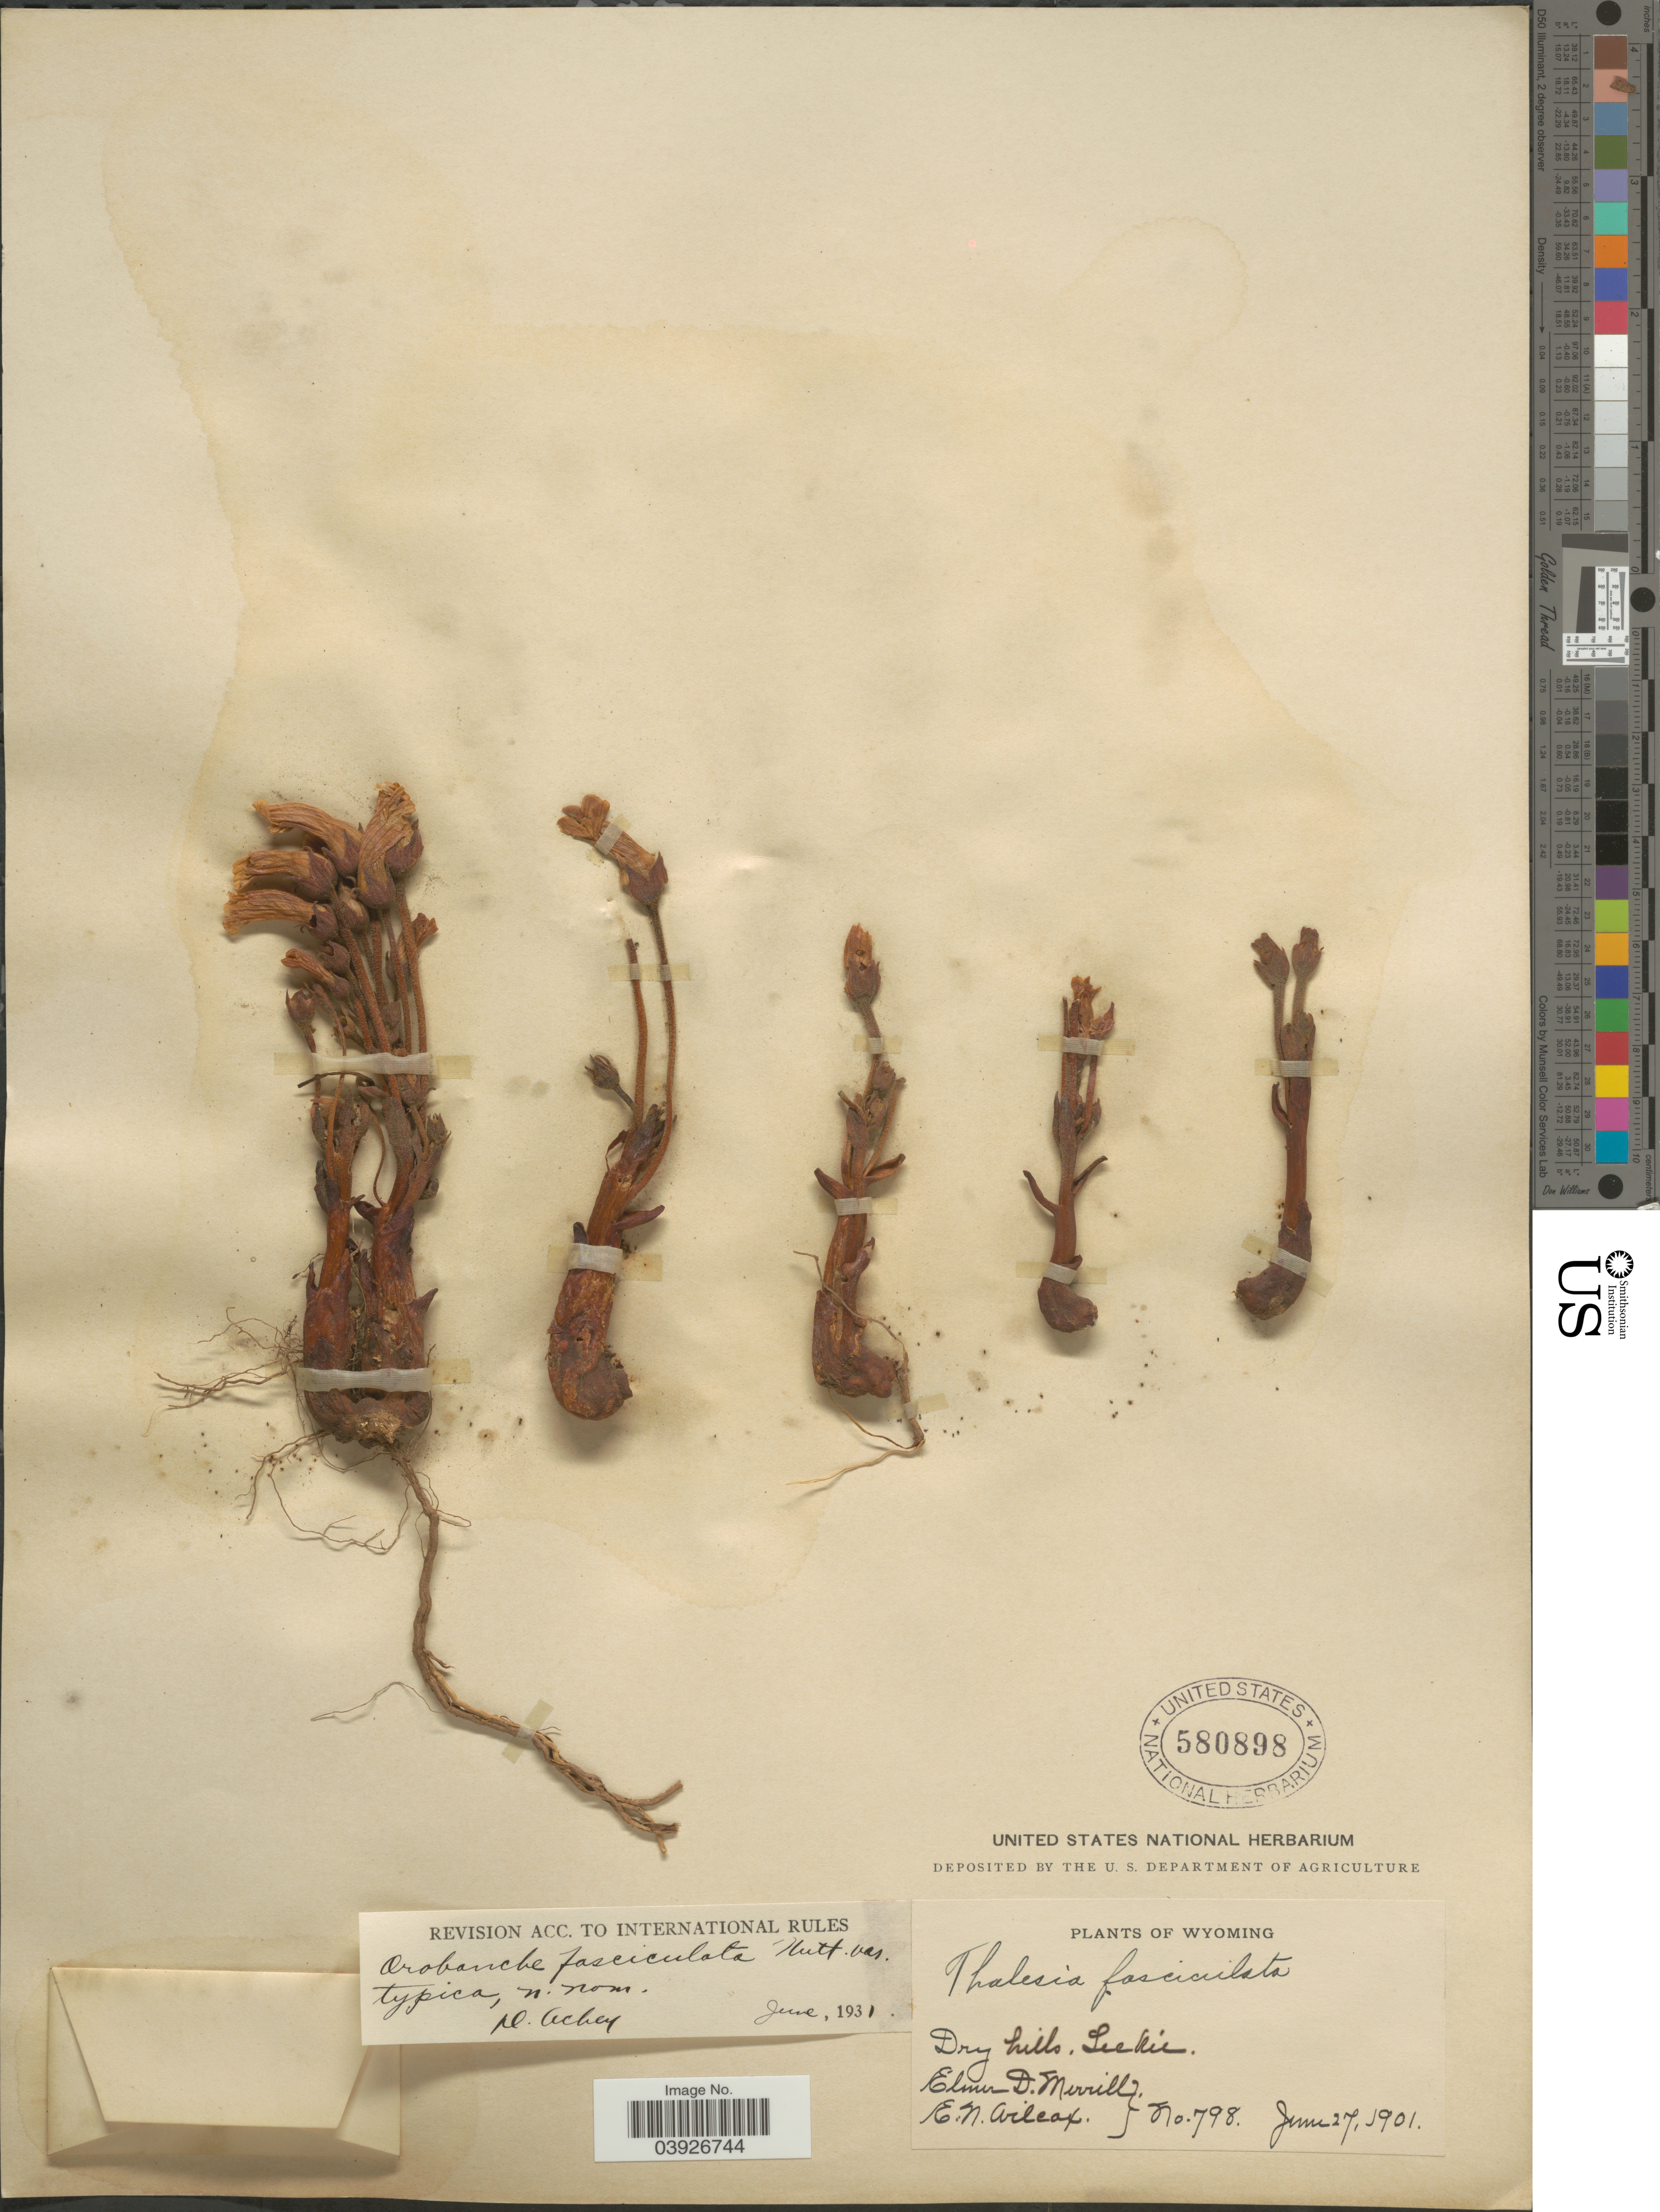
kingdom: Plantae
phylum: Tracheophyta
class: Magnoliopsida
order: Lamiales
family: Orobanchaceae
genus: Aphyllon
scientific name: Aphyllon fasciculatum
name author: (Nutt.) Torr. & A. Gray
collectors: E. D. Merrill & E. Wilcox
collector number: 798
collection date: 1901-06-27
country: United States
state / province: Wyoming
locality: Leckie.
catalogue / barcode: US 580898